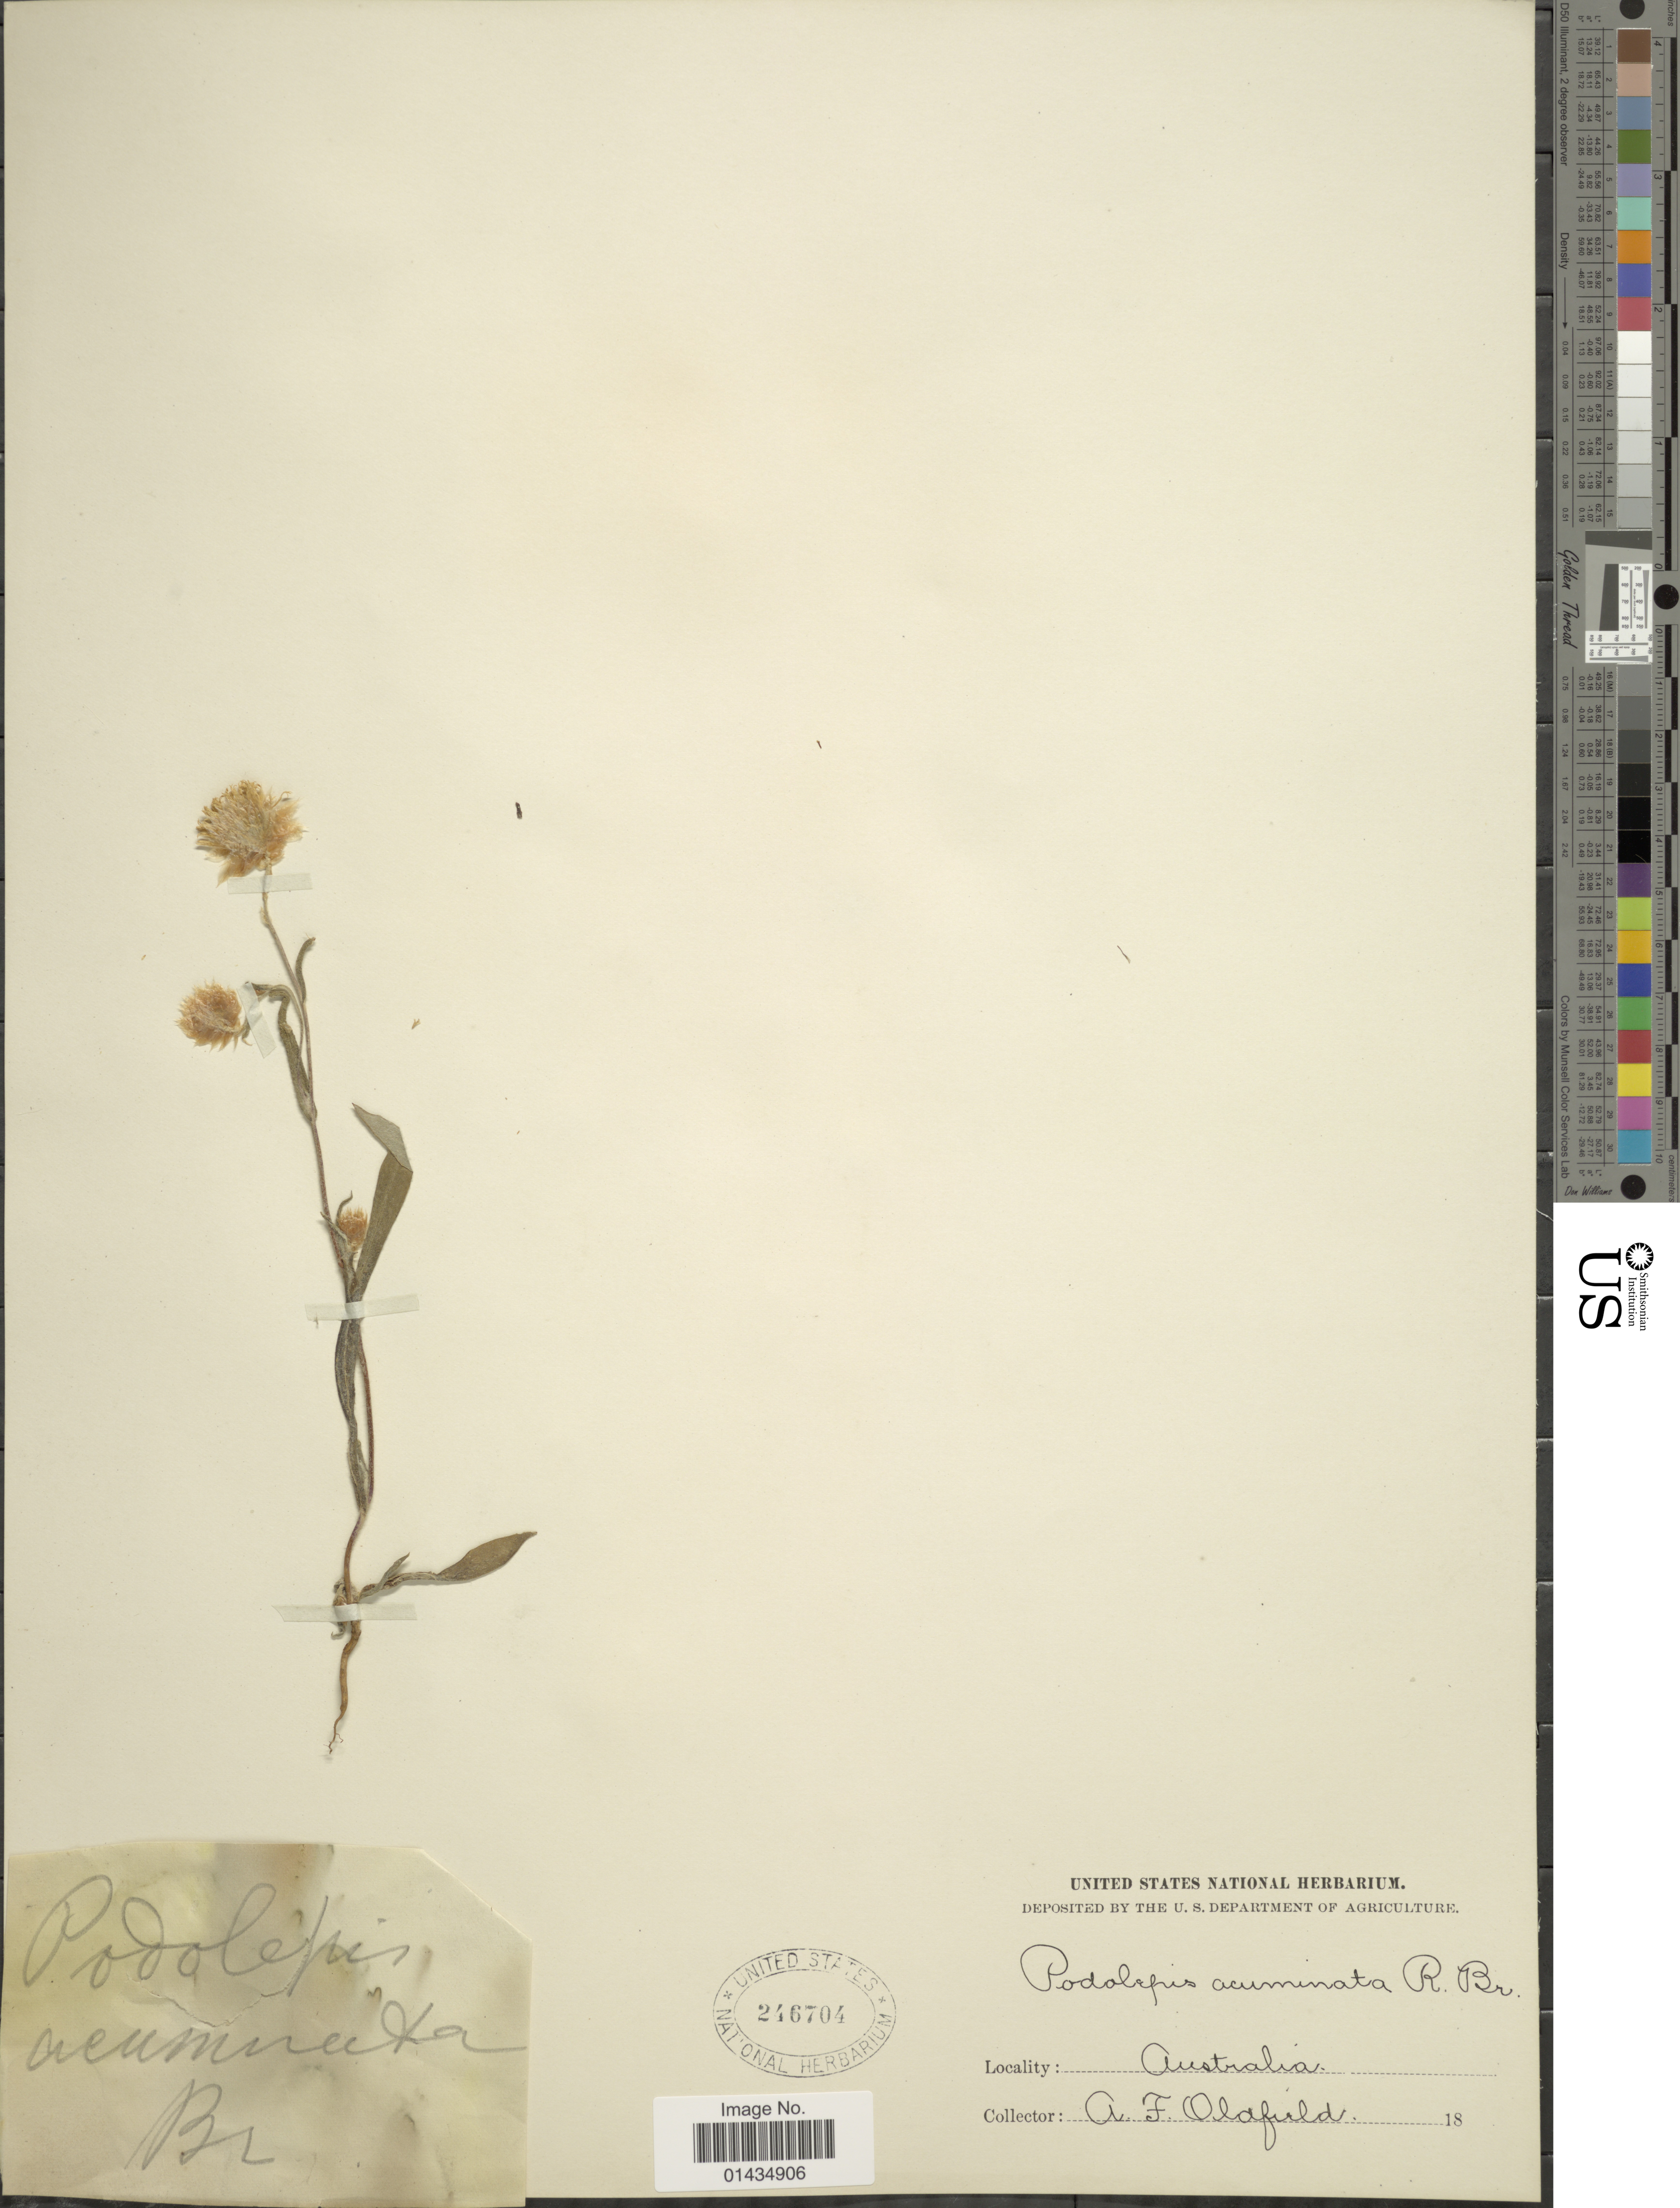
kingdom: Plantae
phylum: Tracheophyta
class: Magnoliopsida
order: Asterales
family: Asteraceae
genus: Podolepis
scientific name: Podolepis acuminata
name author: R. Br.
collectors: A. Oldfield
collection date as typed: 18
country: Australia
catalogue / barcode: US 246704